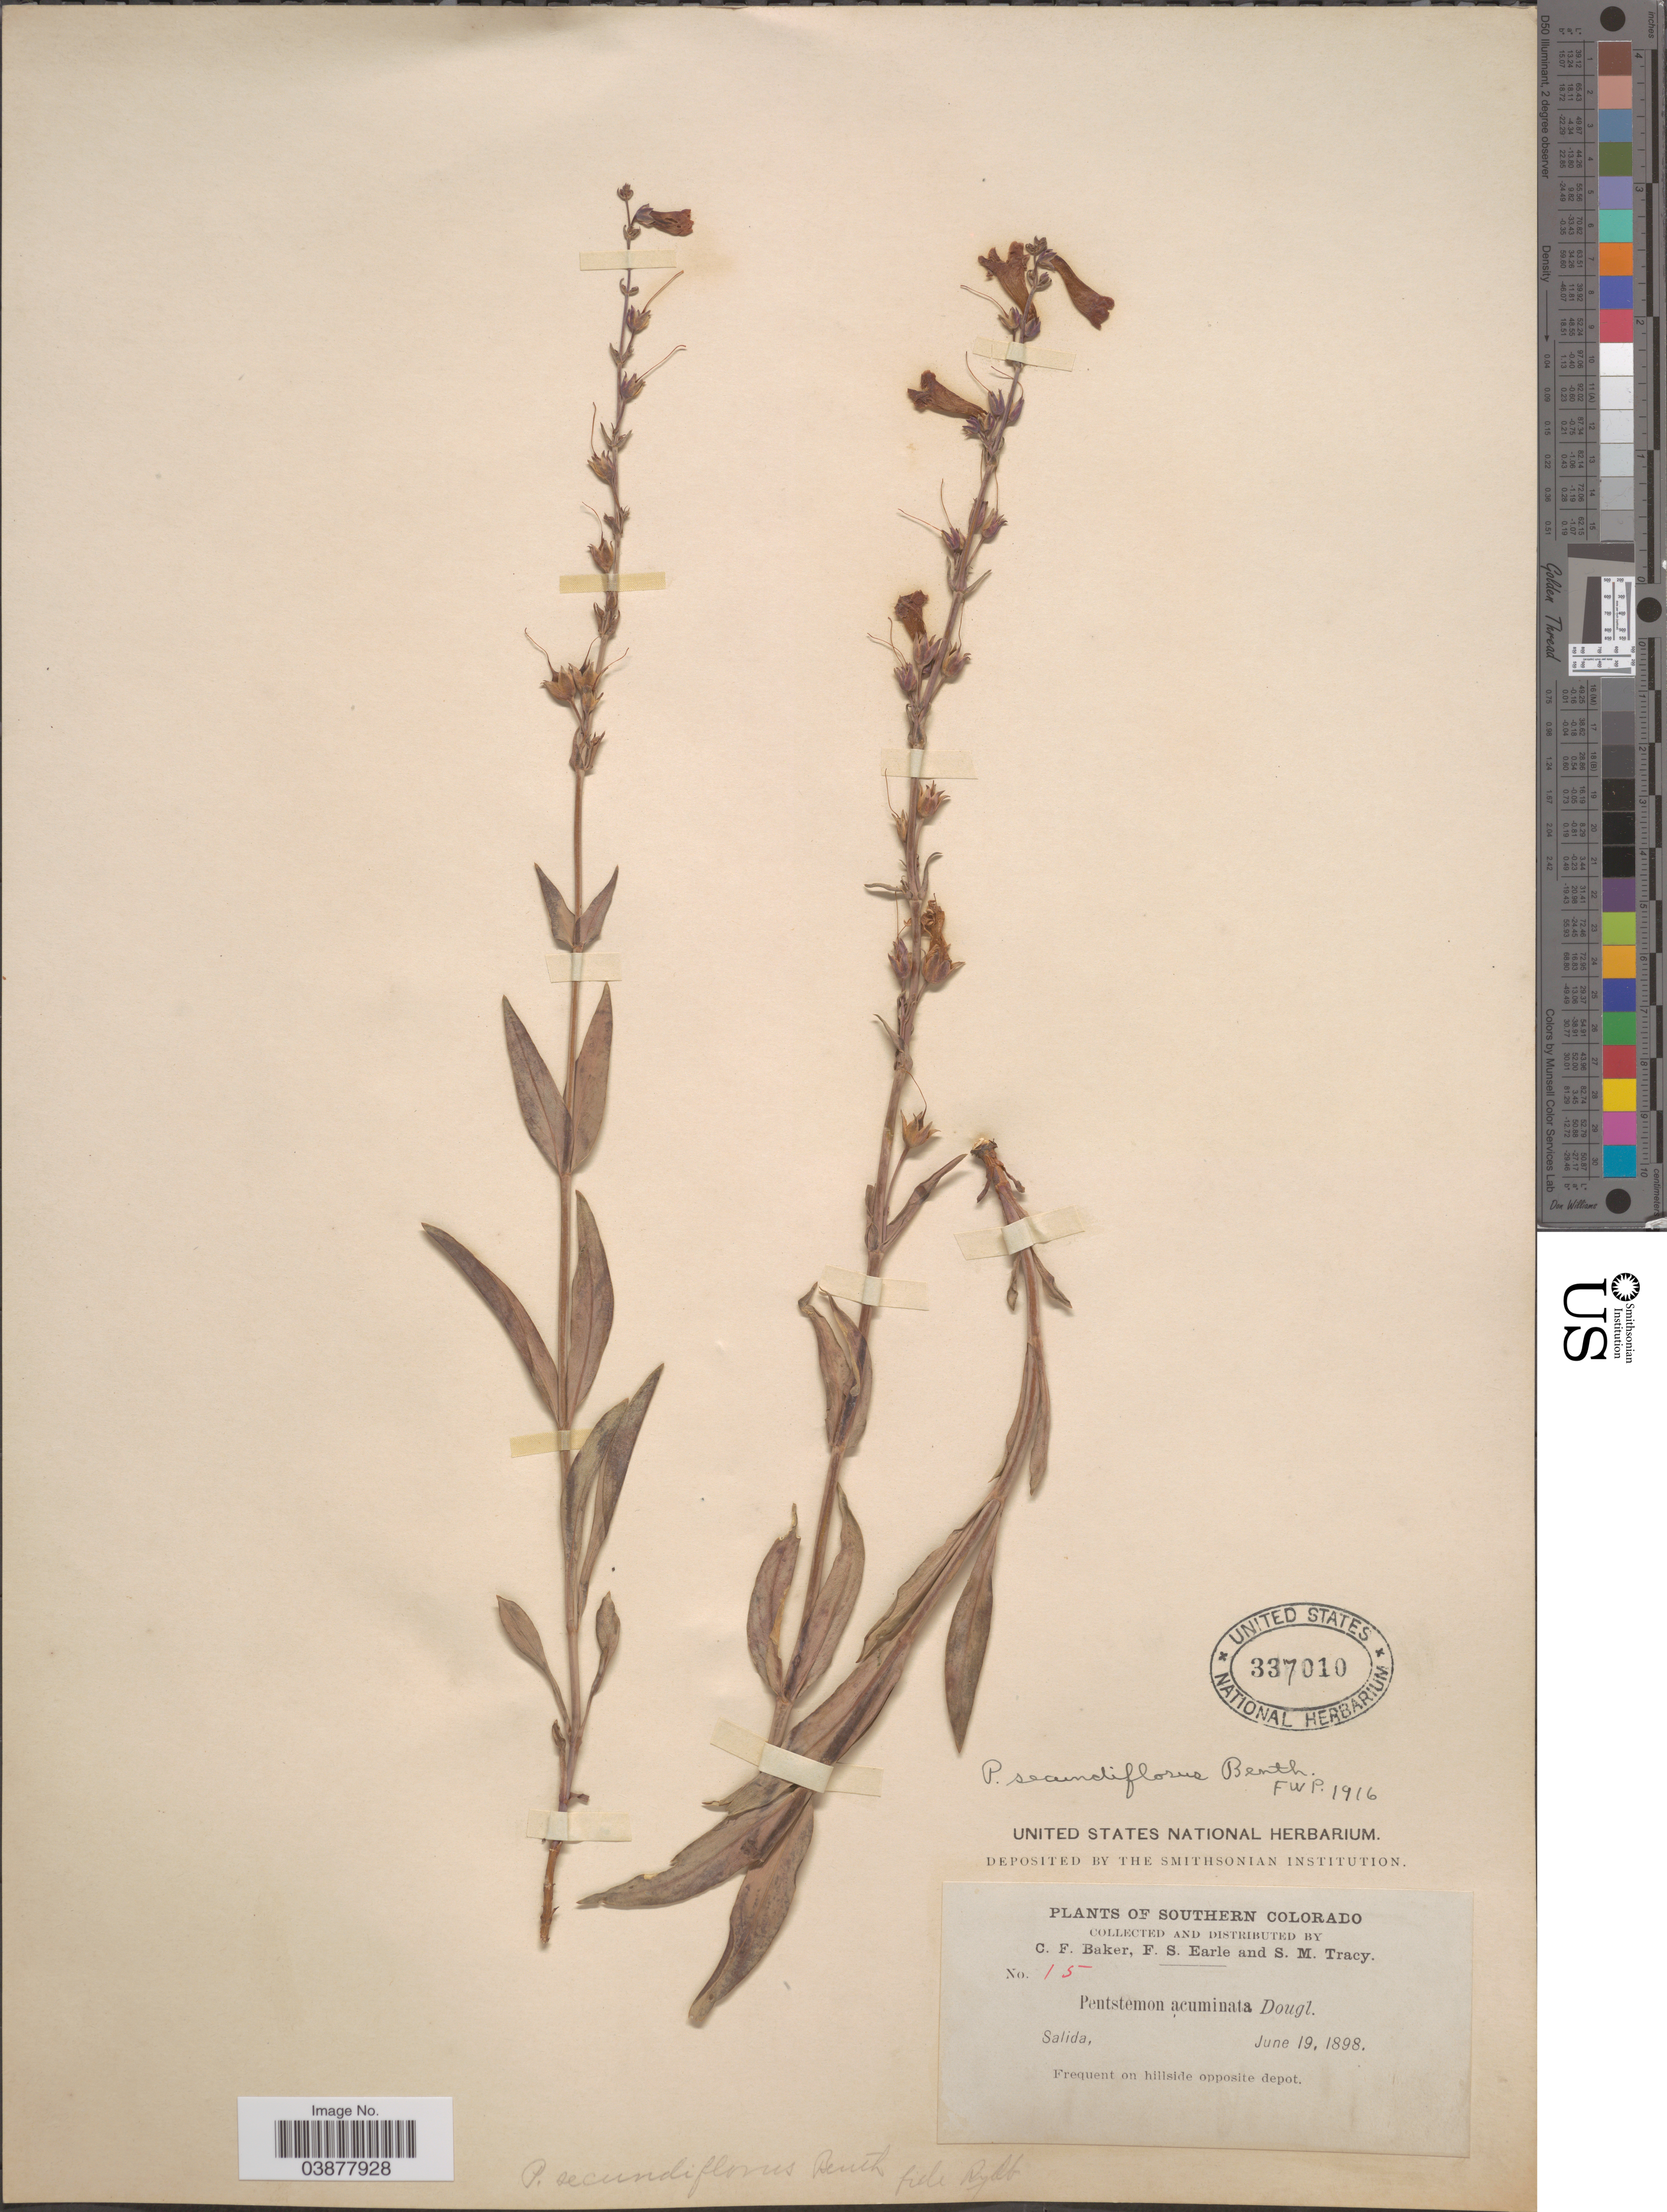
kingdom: Plantae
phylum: Tracheophyta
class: Magnoliopsida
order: Lamiales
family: Plantaginaceae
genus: Penstemon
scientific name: Penstemon secundiflorus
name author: Benth.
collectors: C. F. Baker, F. S. Earle & S. M. Tracy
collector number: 15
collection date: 1898-06-19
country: United States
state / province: Colorado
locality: Southern Colorado. Salida.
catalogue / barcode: US 337010